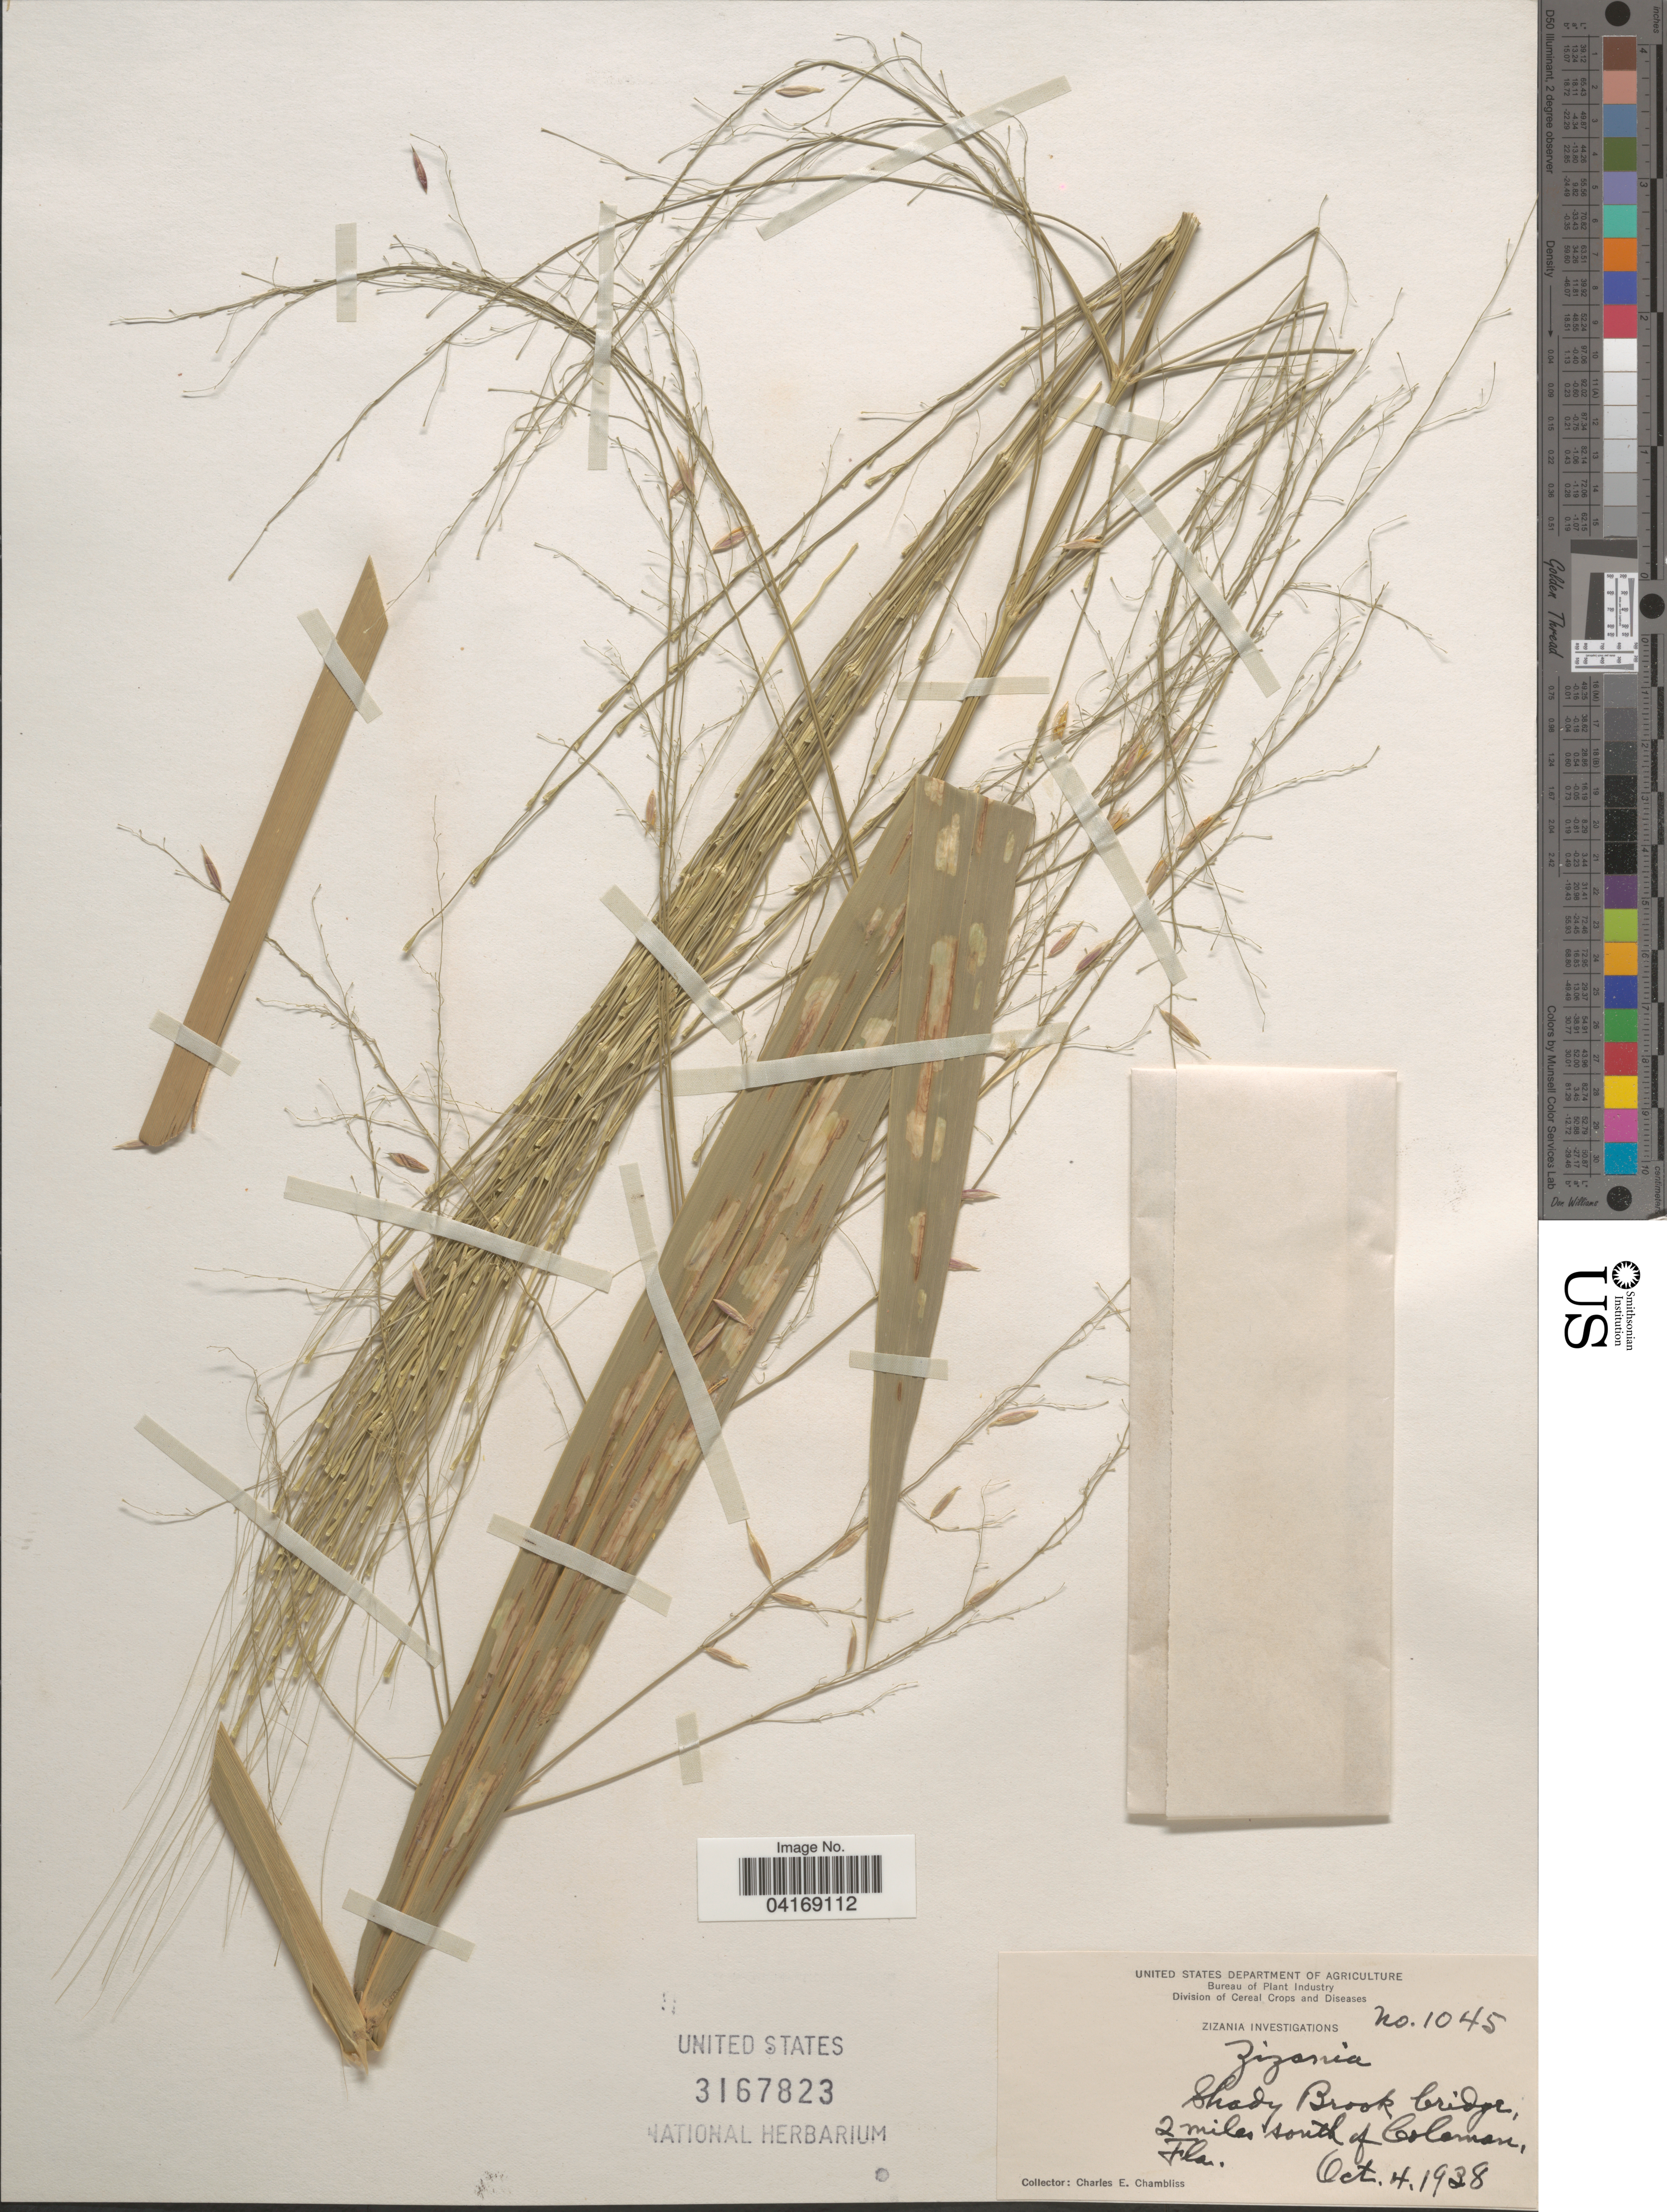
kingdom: Plantae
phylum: Tracheophyta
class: Liliopsida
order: Poales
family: Poaceae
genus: Zizania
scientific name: Zizania sp.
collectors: C. Chambliss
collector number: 1045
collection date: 1938-10-04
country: United States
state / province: Florida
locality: Shady Brook bridge. 2 miles south of Coleman.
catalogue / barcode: US 3167823